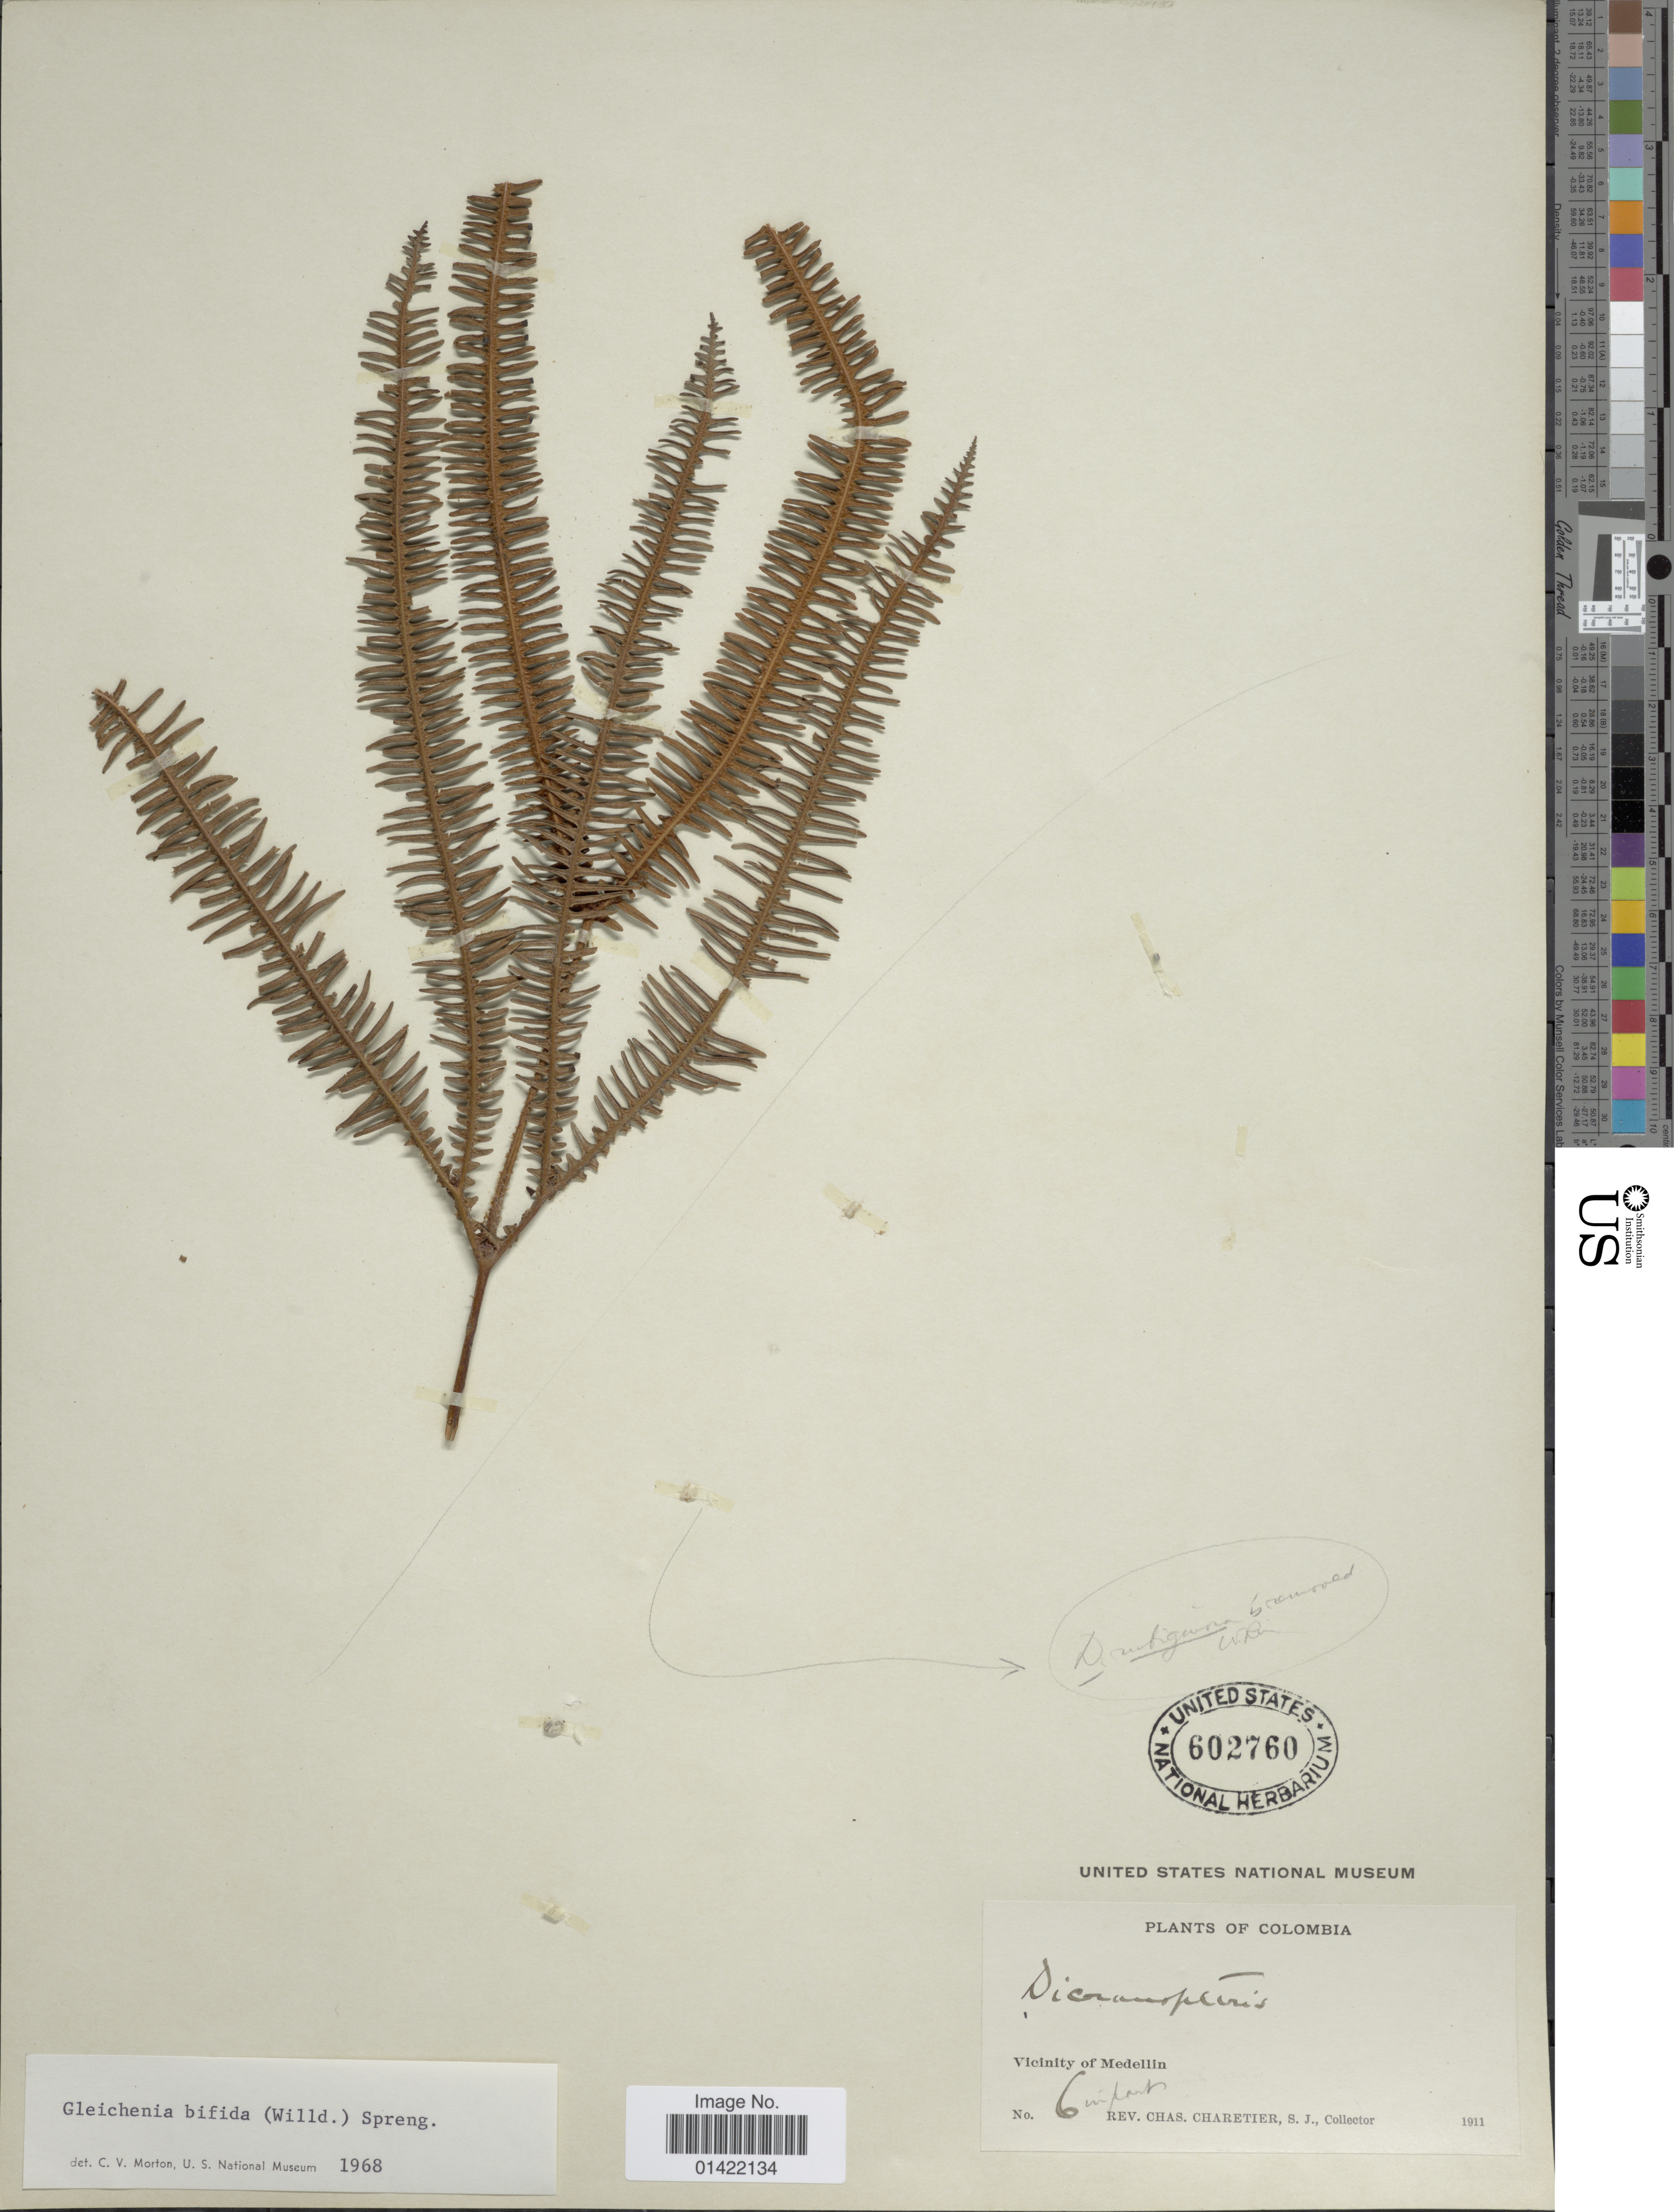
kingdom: Plantae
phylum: Tracheophyta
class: Polypodiopsida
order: Gleicheniales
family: Gleicheniaceae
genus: Sticherus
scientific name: Sticherus bifidus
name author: (Willd.) Ching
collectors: C. Charetier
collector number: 6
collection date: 1911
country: Colombia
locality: Vicinity of Medellin.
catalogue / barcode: US 602760